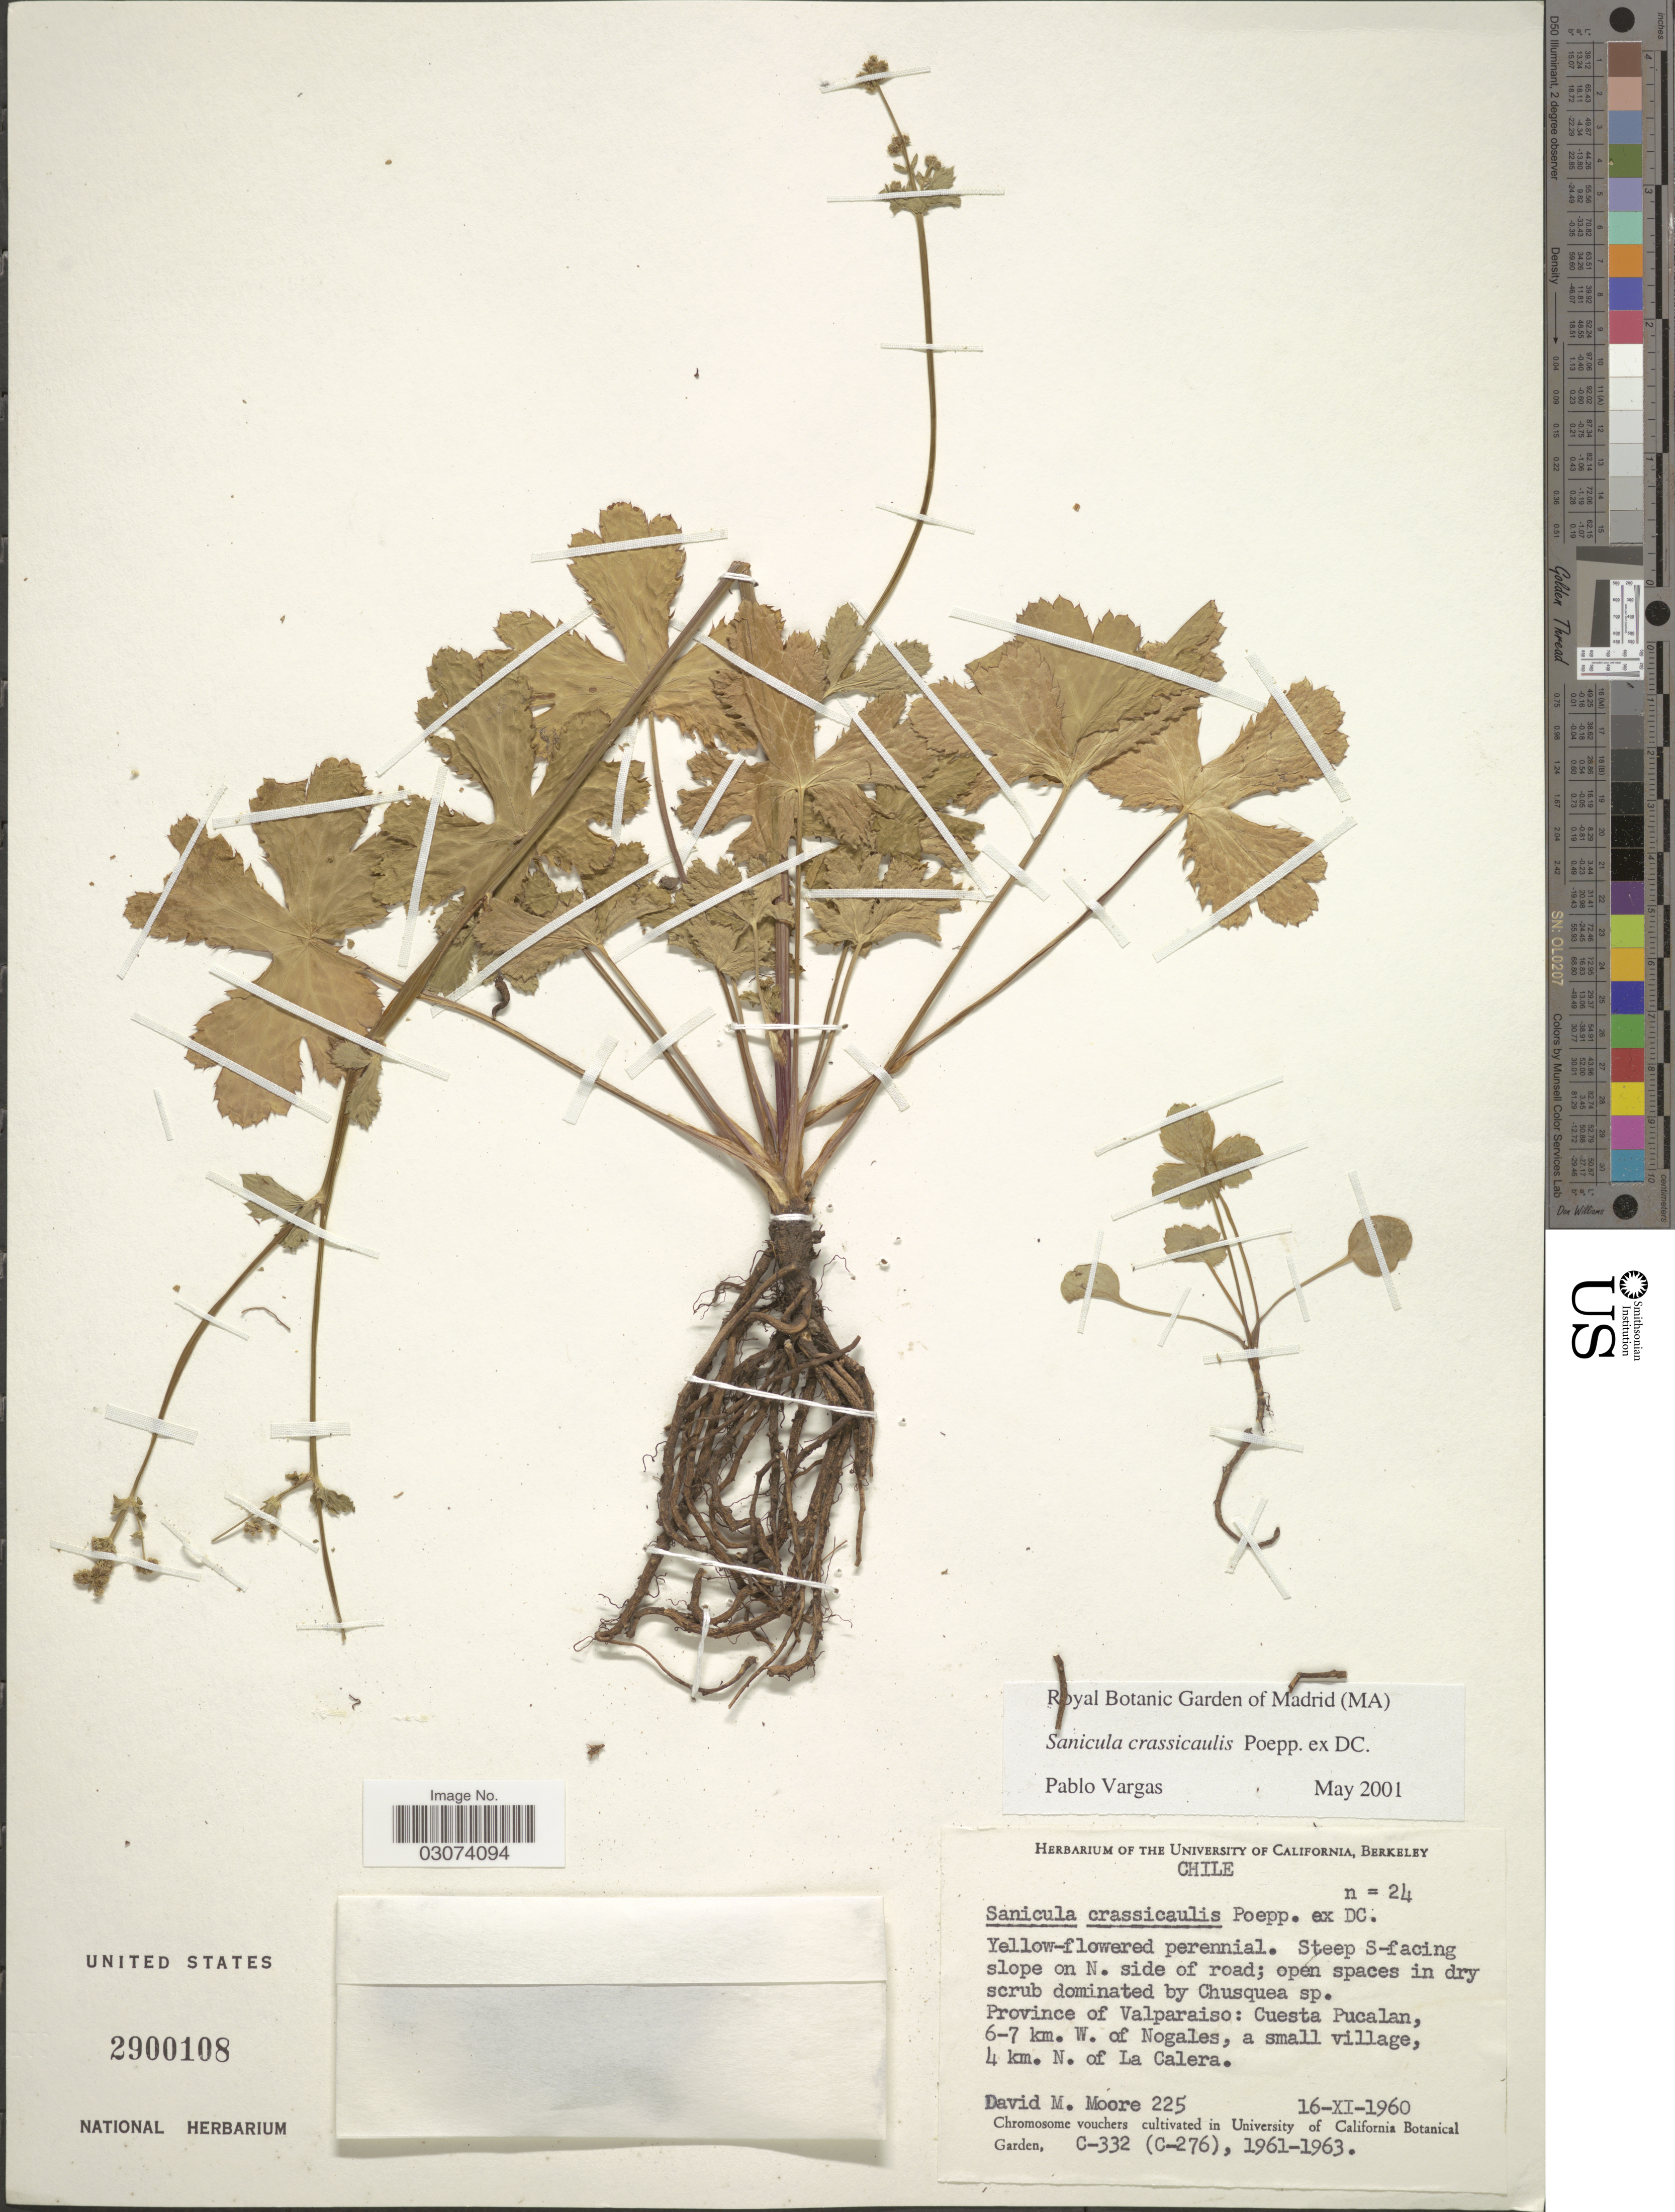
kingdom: Plantae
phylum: Tracheophyta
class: Magnoliopsida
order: Apiales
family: Apiaceae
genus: Sanicula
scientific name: Sanicula crassicaulis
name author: Poepp. ex DC.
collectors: D. Moore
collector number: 225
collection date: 1960-11-16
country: Chile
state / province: Valparaíso (V)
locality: Steep S-facing slope on N. side of road. Cuesta Pucalan, 6-7 km. W. of Nogales, a small village, 4 km. N. of La Calera.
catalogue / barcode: US 2900108